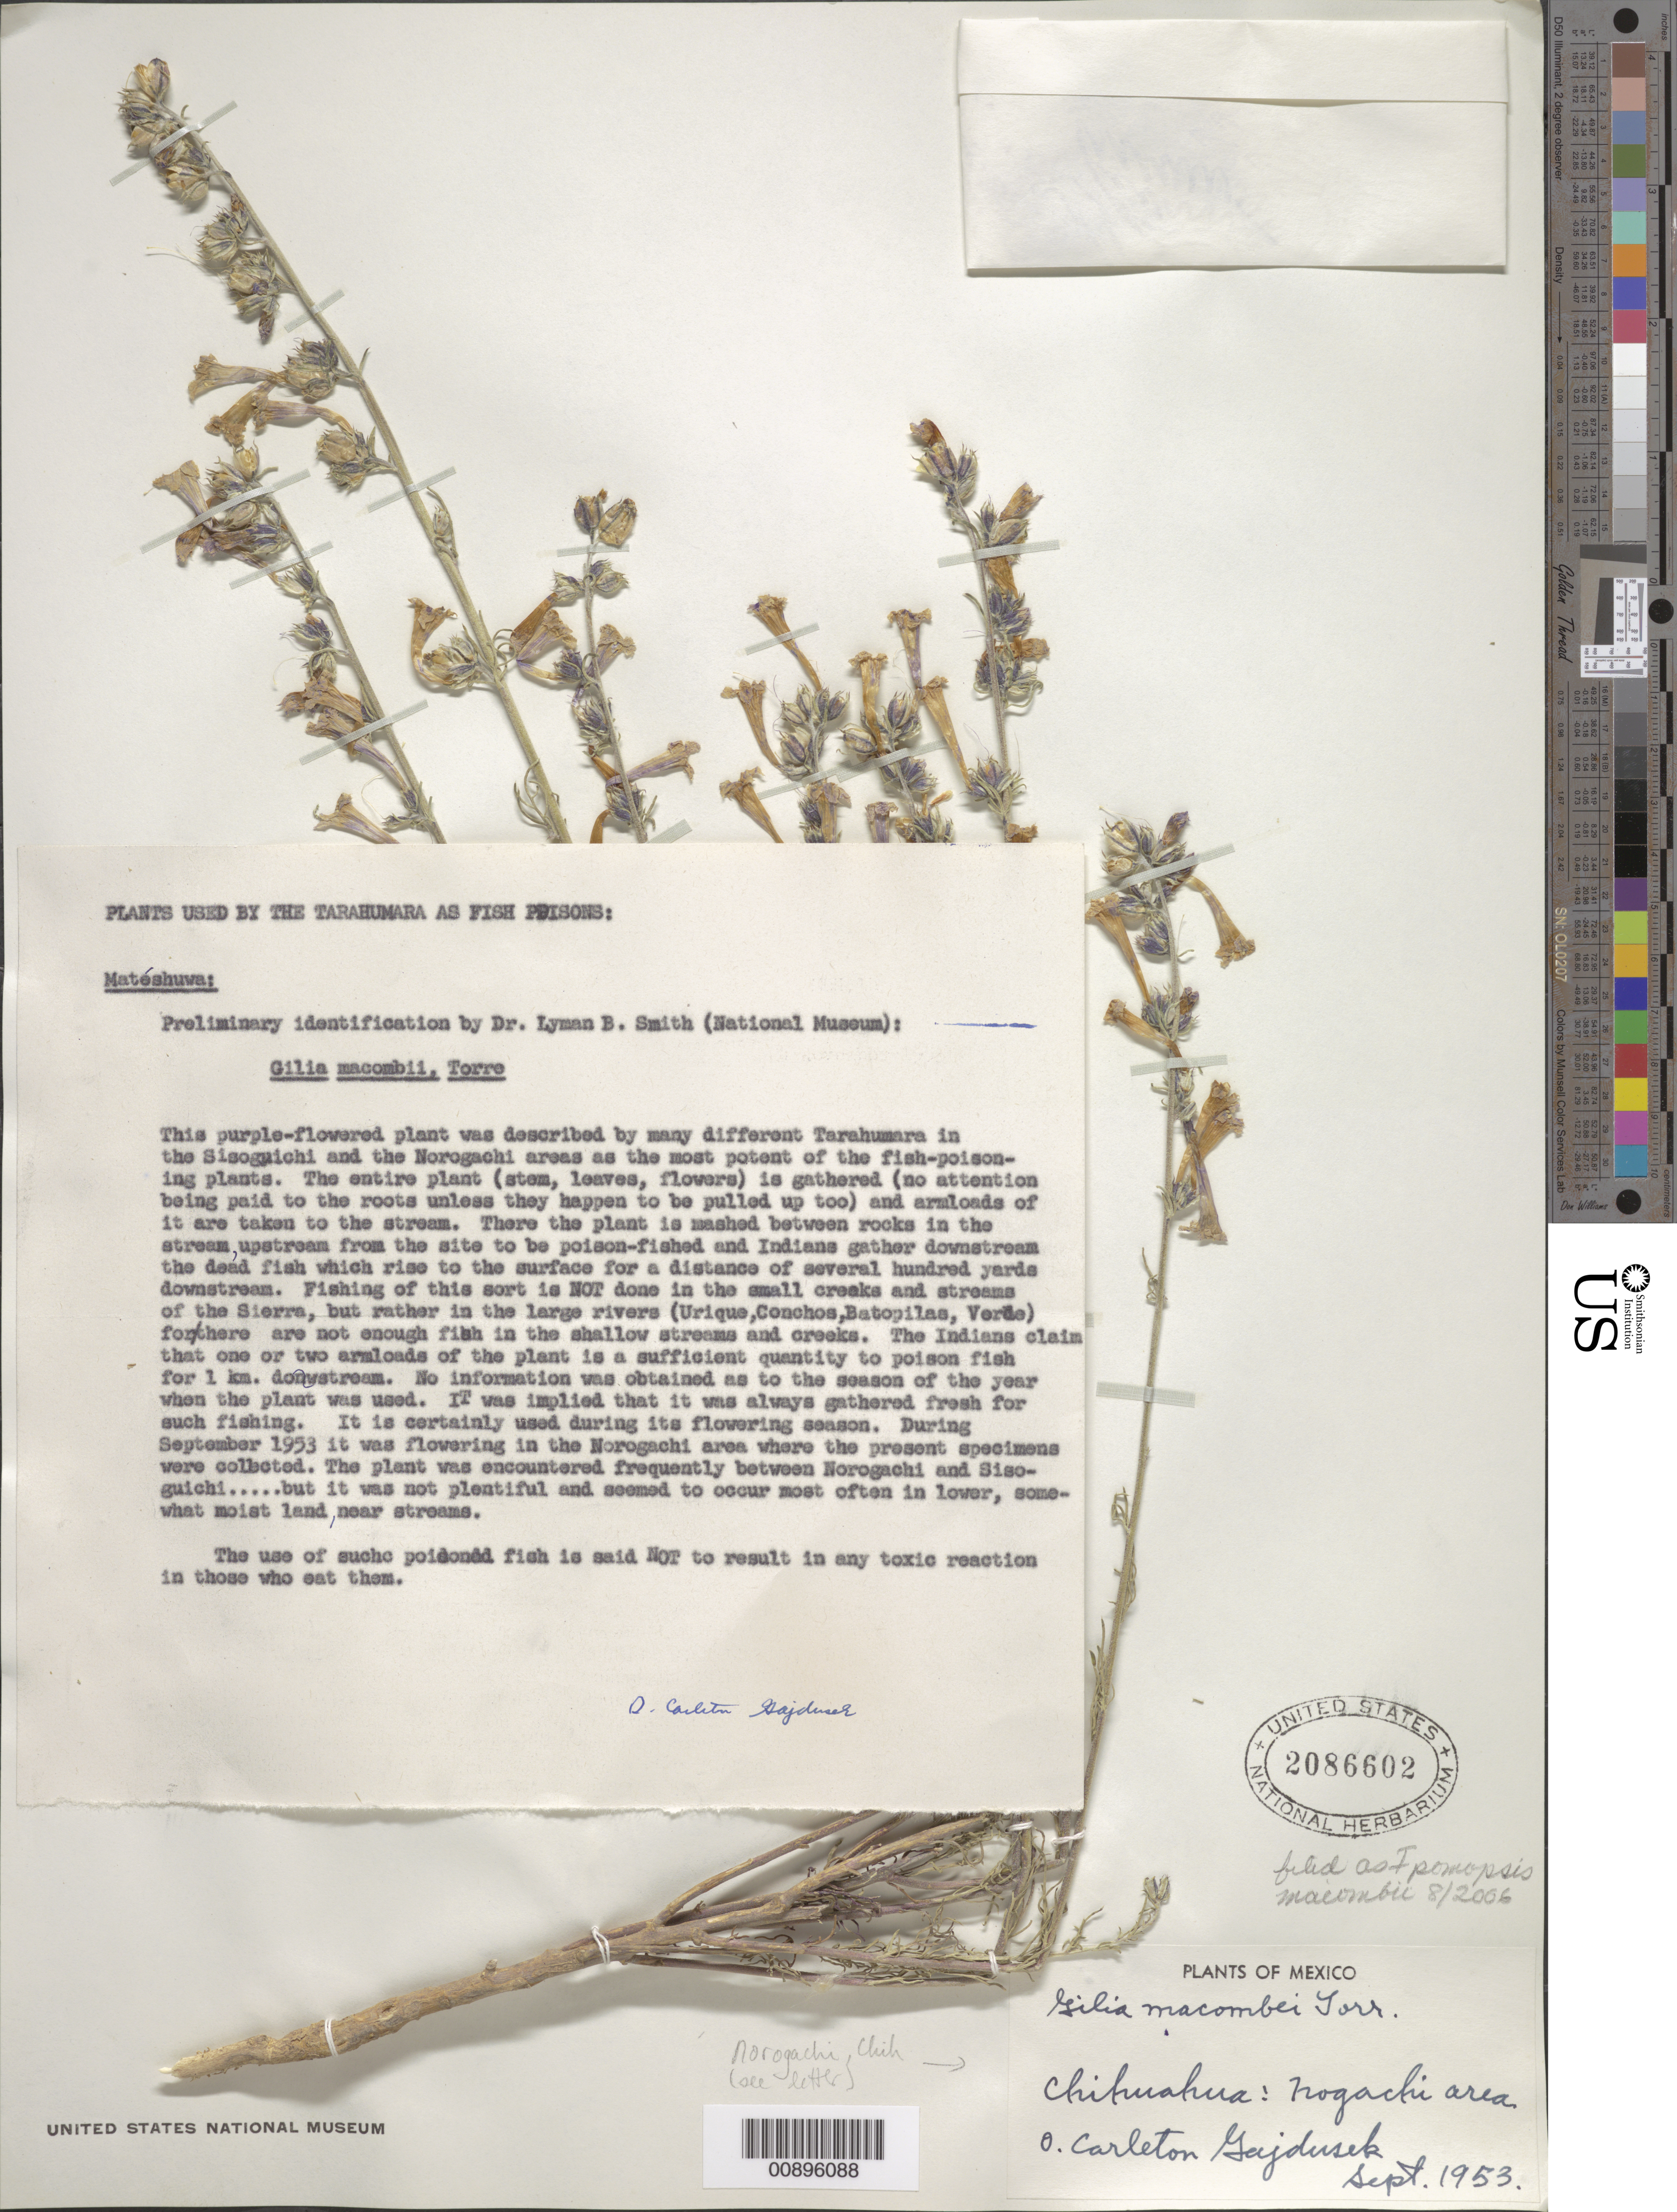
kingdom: Plantae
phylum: Tracheophyta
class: Magnoliopsida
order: Ericales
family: Polemoniaceae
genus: Ipomopsis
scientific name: Ipomopsis macombii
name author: (Torr. ex A. Gray) V.E. Grant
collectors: Gajdusek, C. D.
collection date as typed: Sep 1953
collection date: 1953-09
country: Mexico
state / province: Chihuahua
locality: Norogachi area, Chihuahua.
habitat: Occur most often in somewhat moist land, near streams.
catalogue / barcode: US 2086602